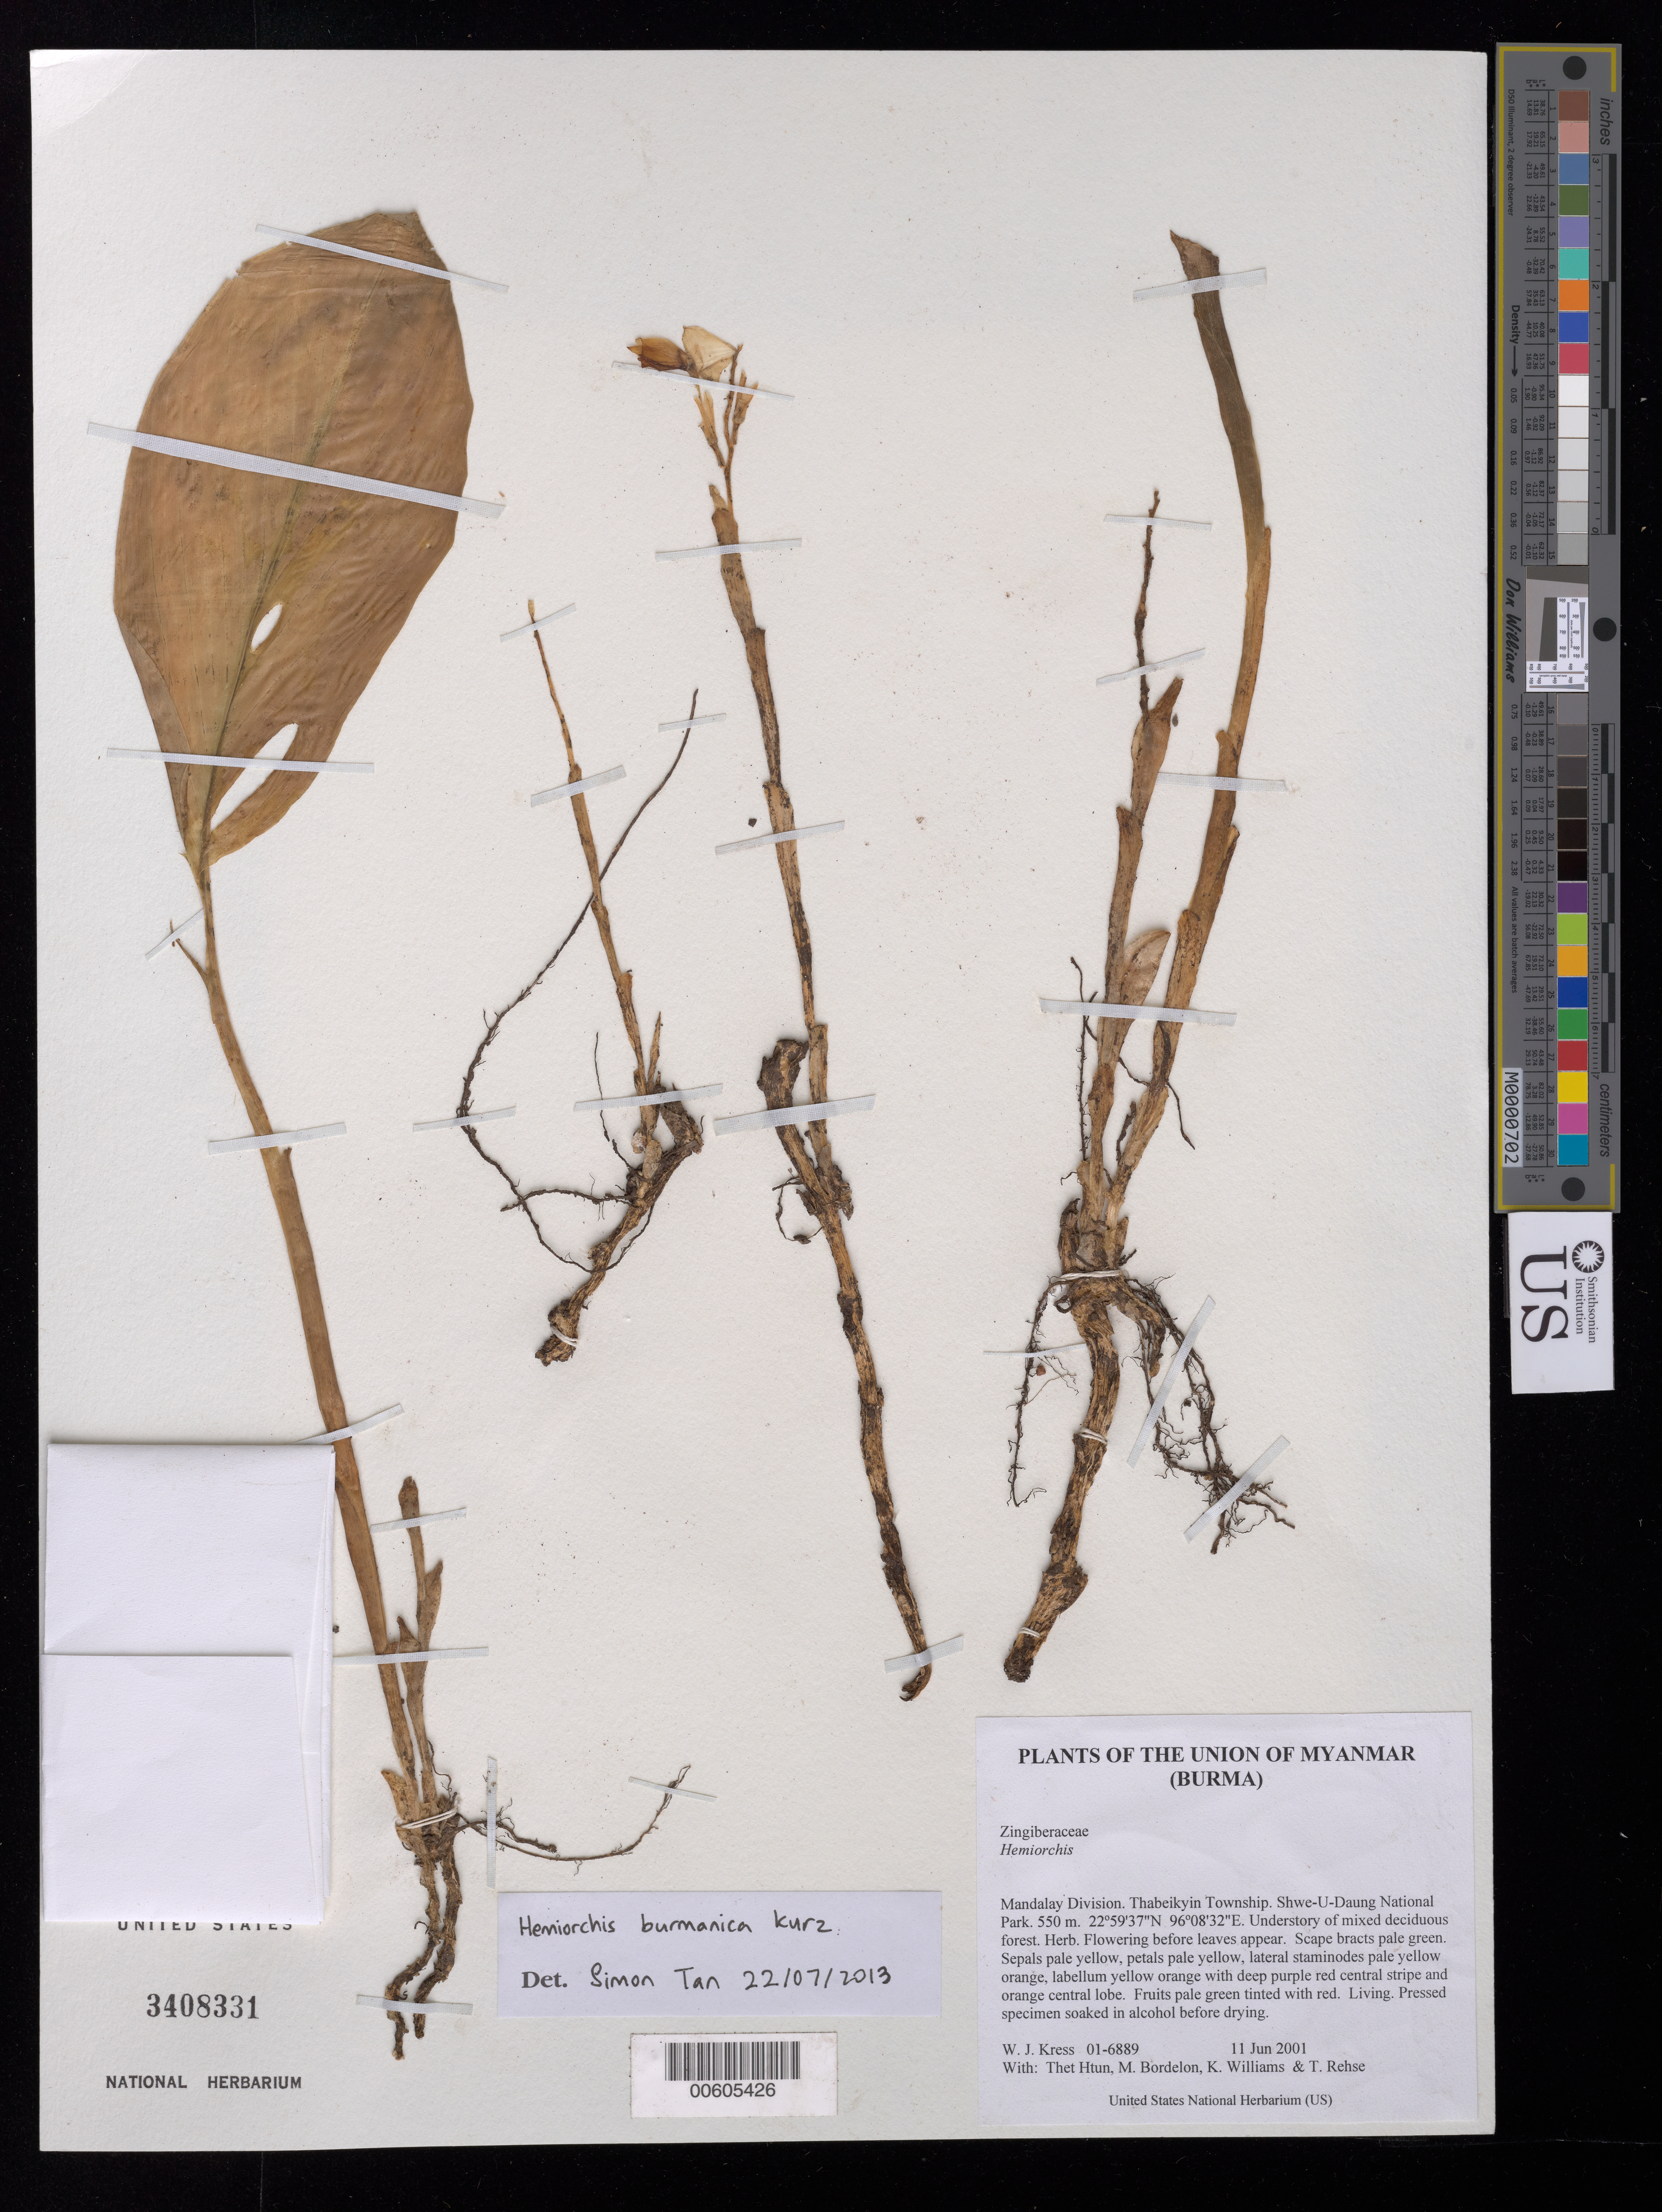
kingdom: Plantae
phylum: Tracheophyta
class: Liliopsida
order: Zingiberales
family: Zingiberaceae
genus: Hemiorchis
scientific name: Hemiorchis burmanica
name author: Kurz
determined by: Tan, Simon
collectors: W. J. Kress, Thet Htun, M. Bordelon, K. J. Williams & T. Rehse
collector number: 01-6889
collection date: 2001-06-11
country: Myanmar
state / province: Mandalay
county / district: Thabeikyin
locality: Shwe-U-Daung National Park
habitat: Understory of mixed deciduous forest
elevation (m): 550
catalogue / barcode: US 3408331